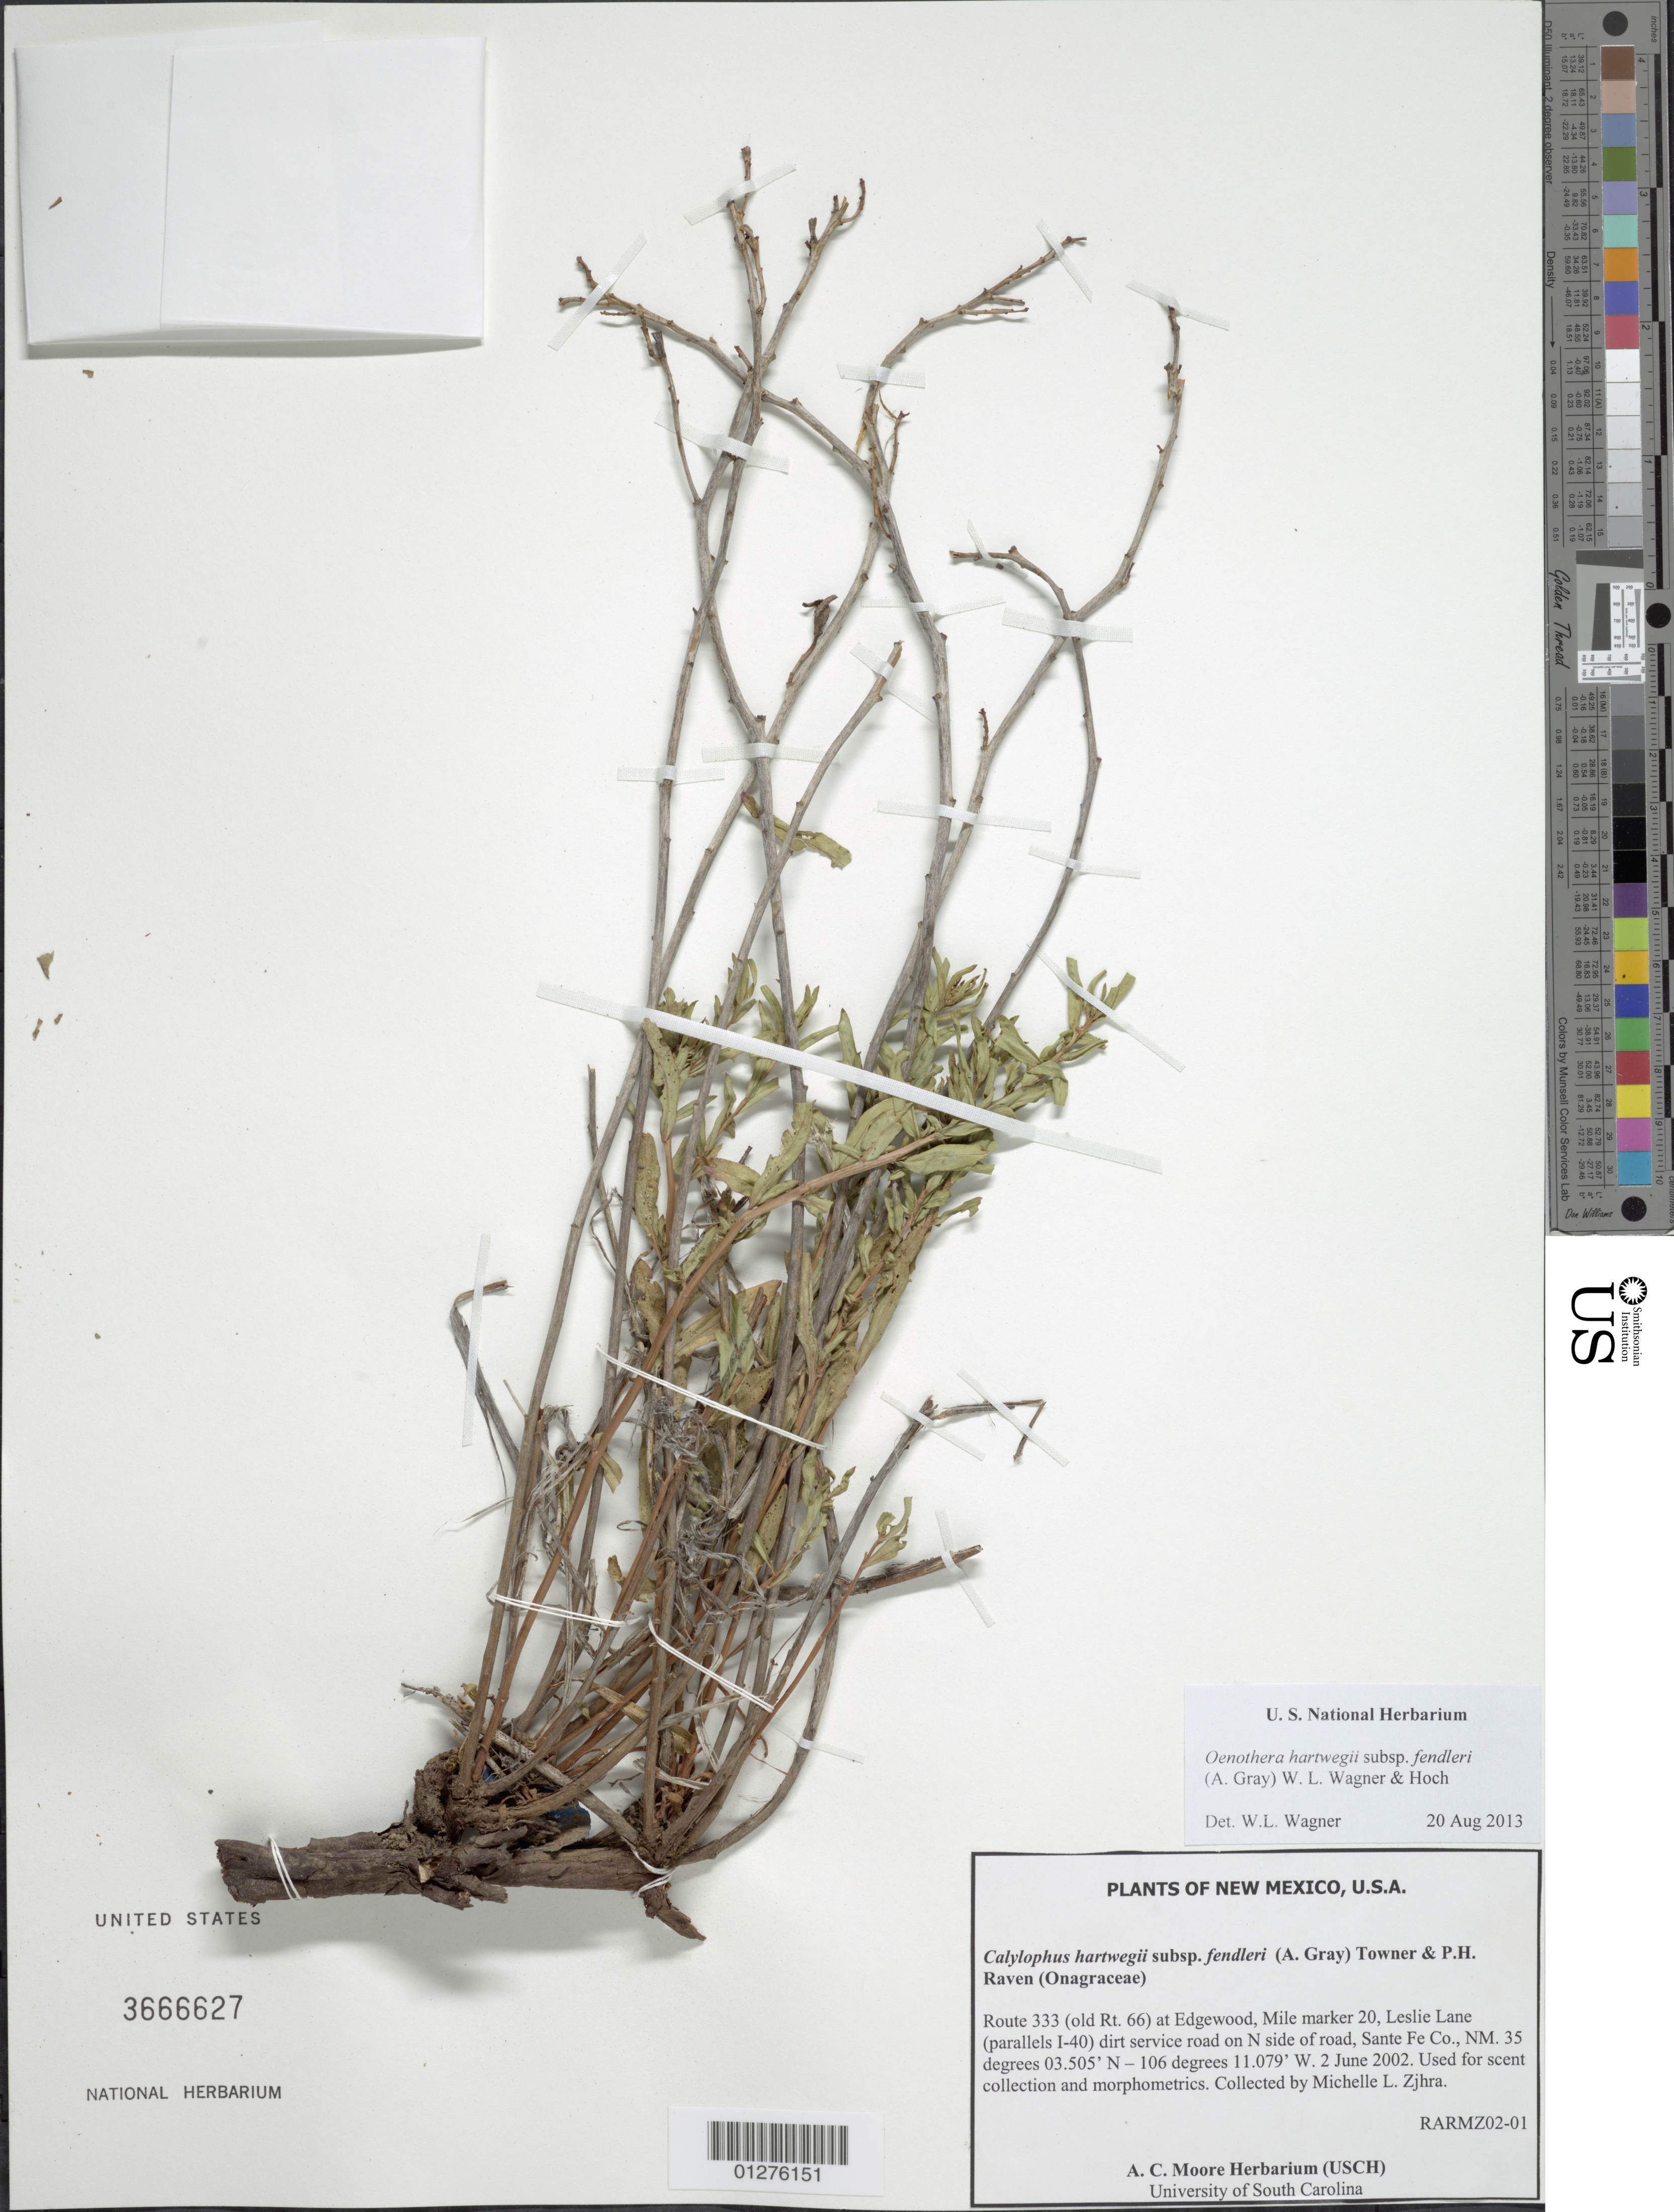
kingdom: Plantae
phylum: Tracheophyta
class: Magnoliopsida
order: Myrtales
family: Onagraceae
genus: Oenothera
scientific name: Oenothera hartwegii subsp. fendleri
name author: (A. Gray) W.L. Wagner & Hoch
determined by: Wagner, W. L., (BOT), Smithsonian Institution - National Museum of Natural History (UNITED STATES)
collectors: M. Zjhra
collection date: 2002-06-02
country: United States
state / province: New Mexico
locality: Route 333 ( old Rt. 66) at Edgewood, Mile Marker 20, Leslie Lane (parallels I-40) dirt service road on N side of road, Santa Fe Co.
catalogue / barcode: US 3666627